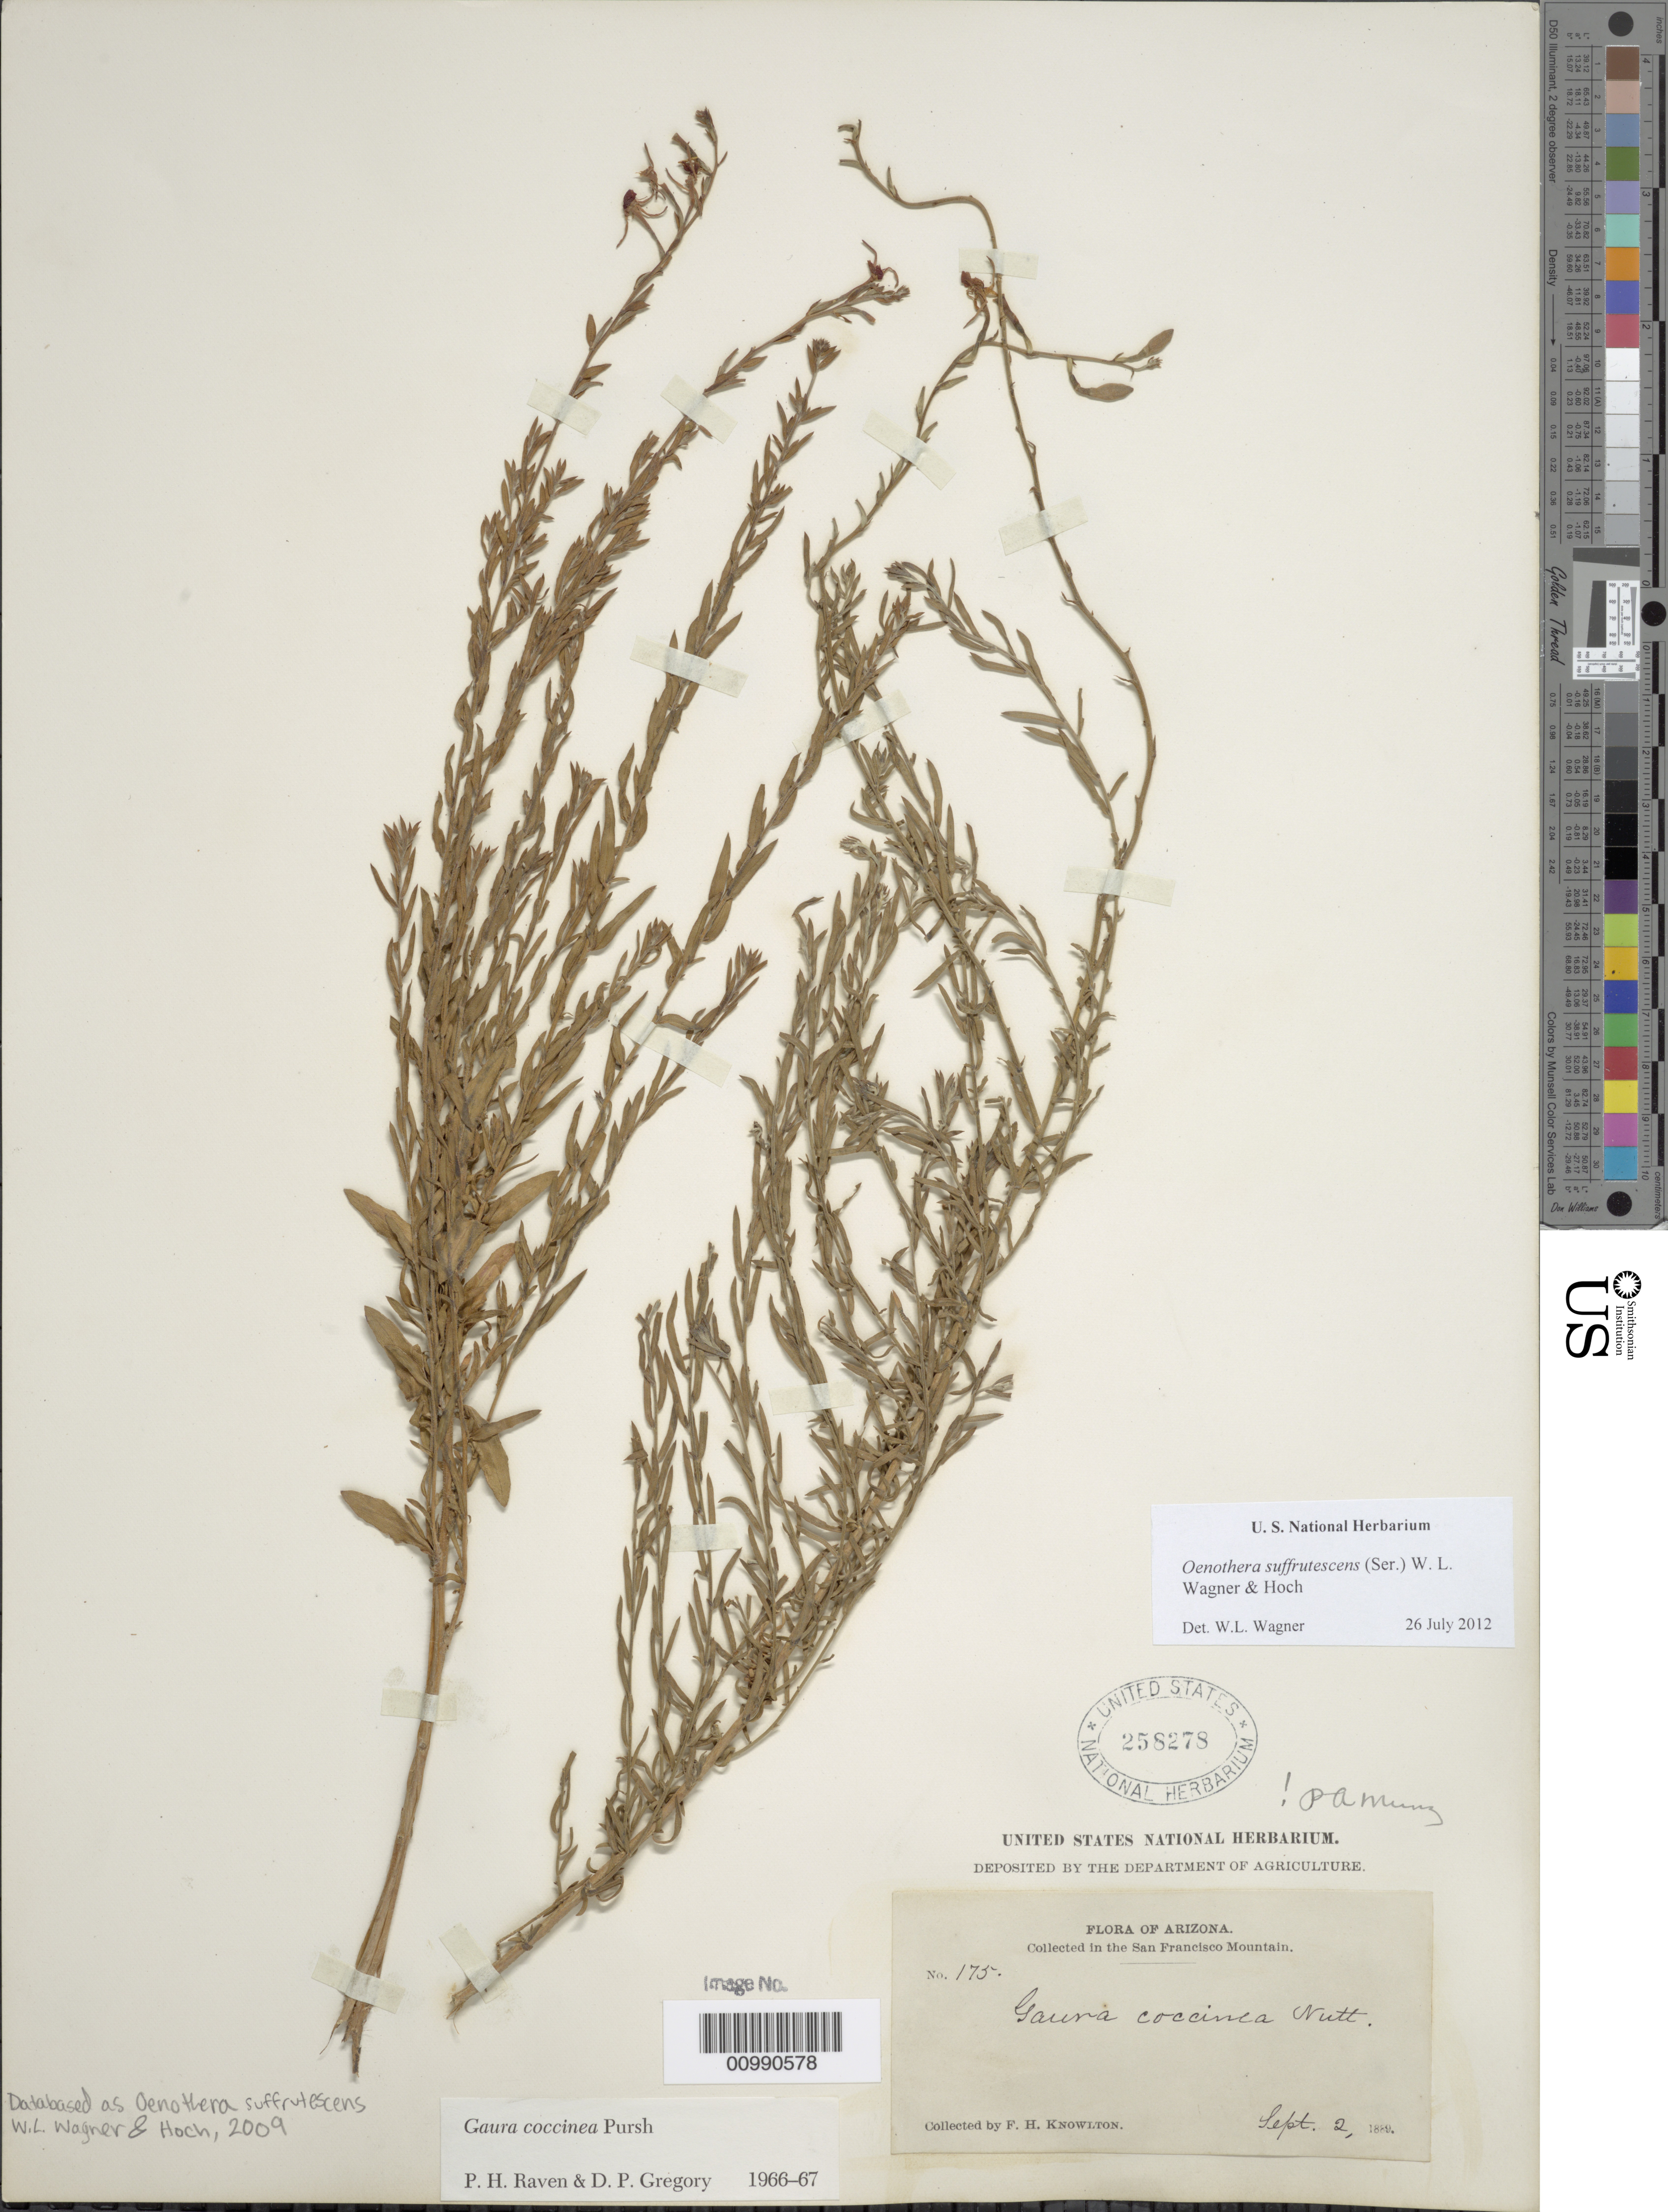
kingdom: Plantae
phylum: Tracheophyta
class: Magnoliopsida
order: Myrtales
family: Onagraceae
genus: Oenothera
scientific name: Oenothera suffrutescens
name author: (Ser.) W.L. Wagner & Hoch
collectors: F. H. Knowlton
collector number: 175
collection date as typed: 02 Sep 1889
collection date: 1889-09-02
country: United States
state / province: Arizona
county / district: Coconino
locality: San Francisco Mts.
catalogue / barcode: US 258278